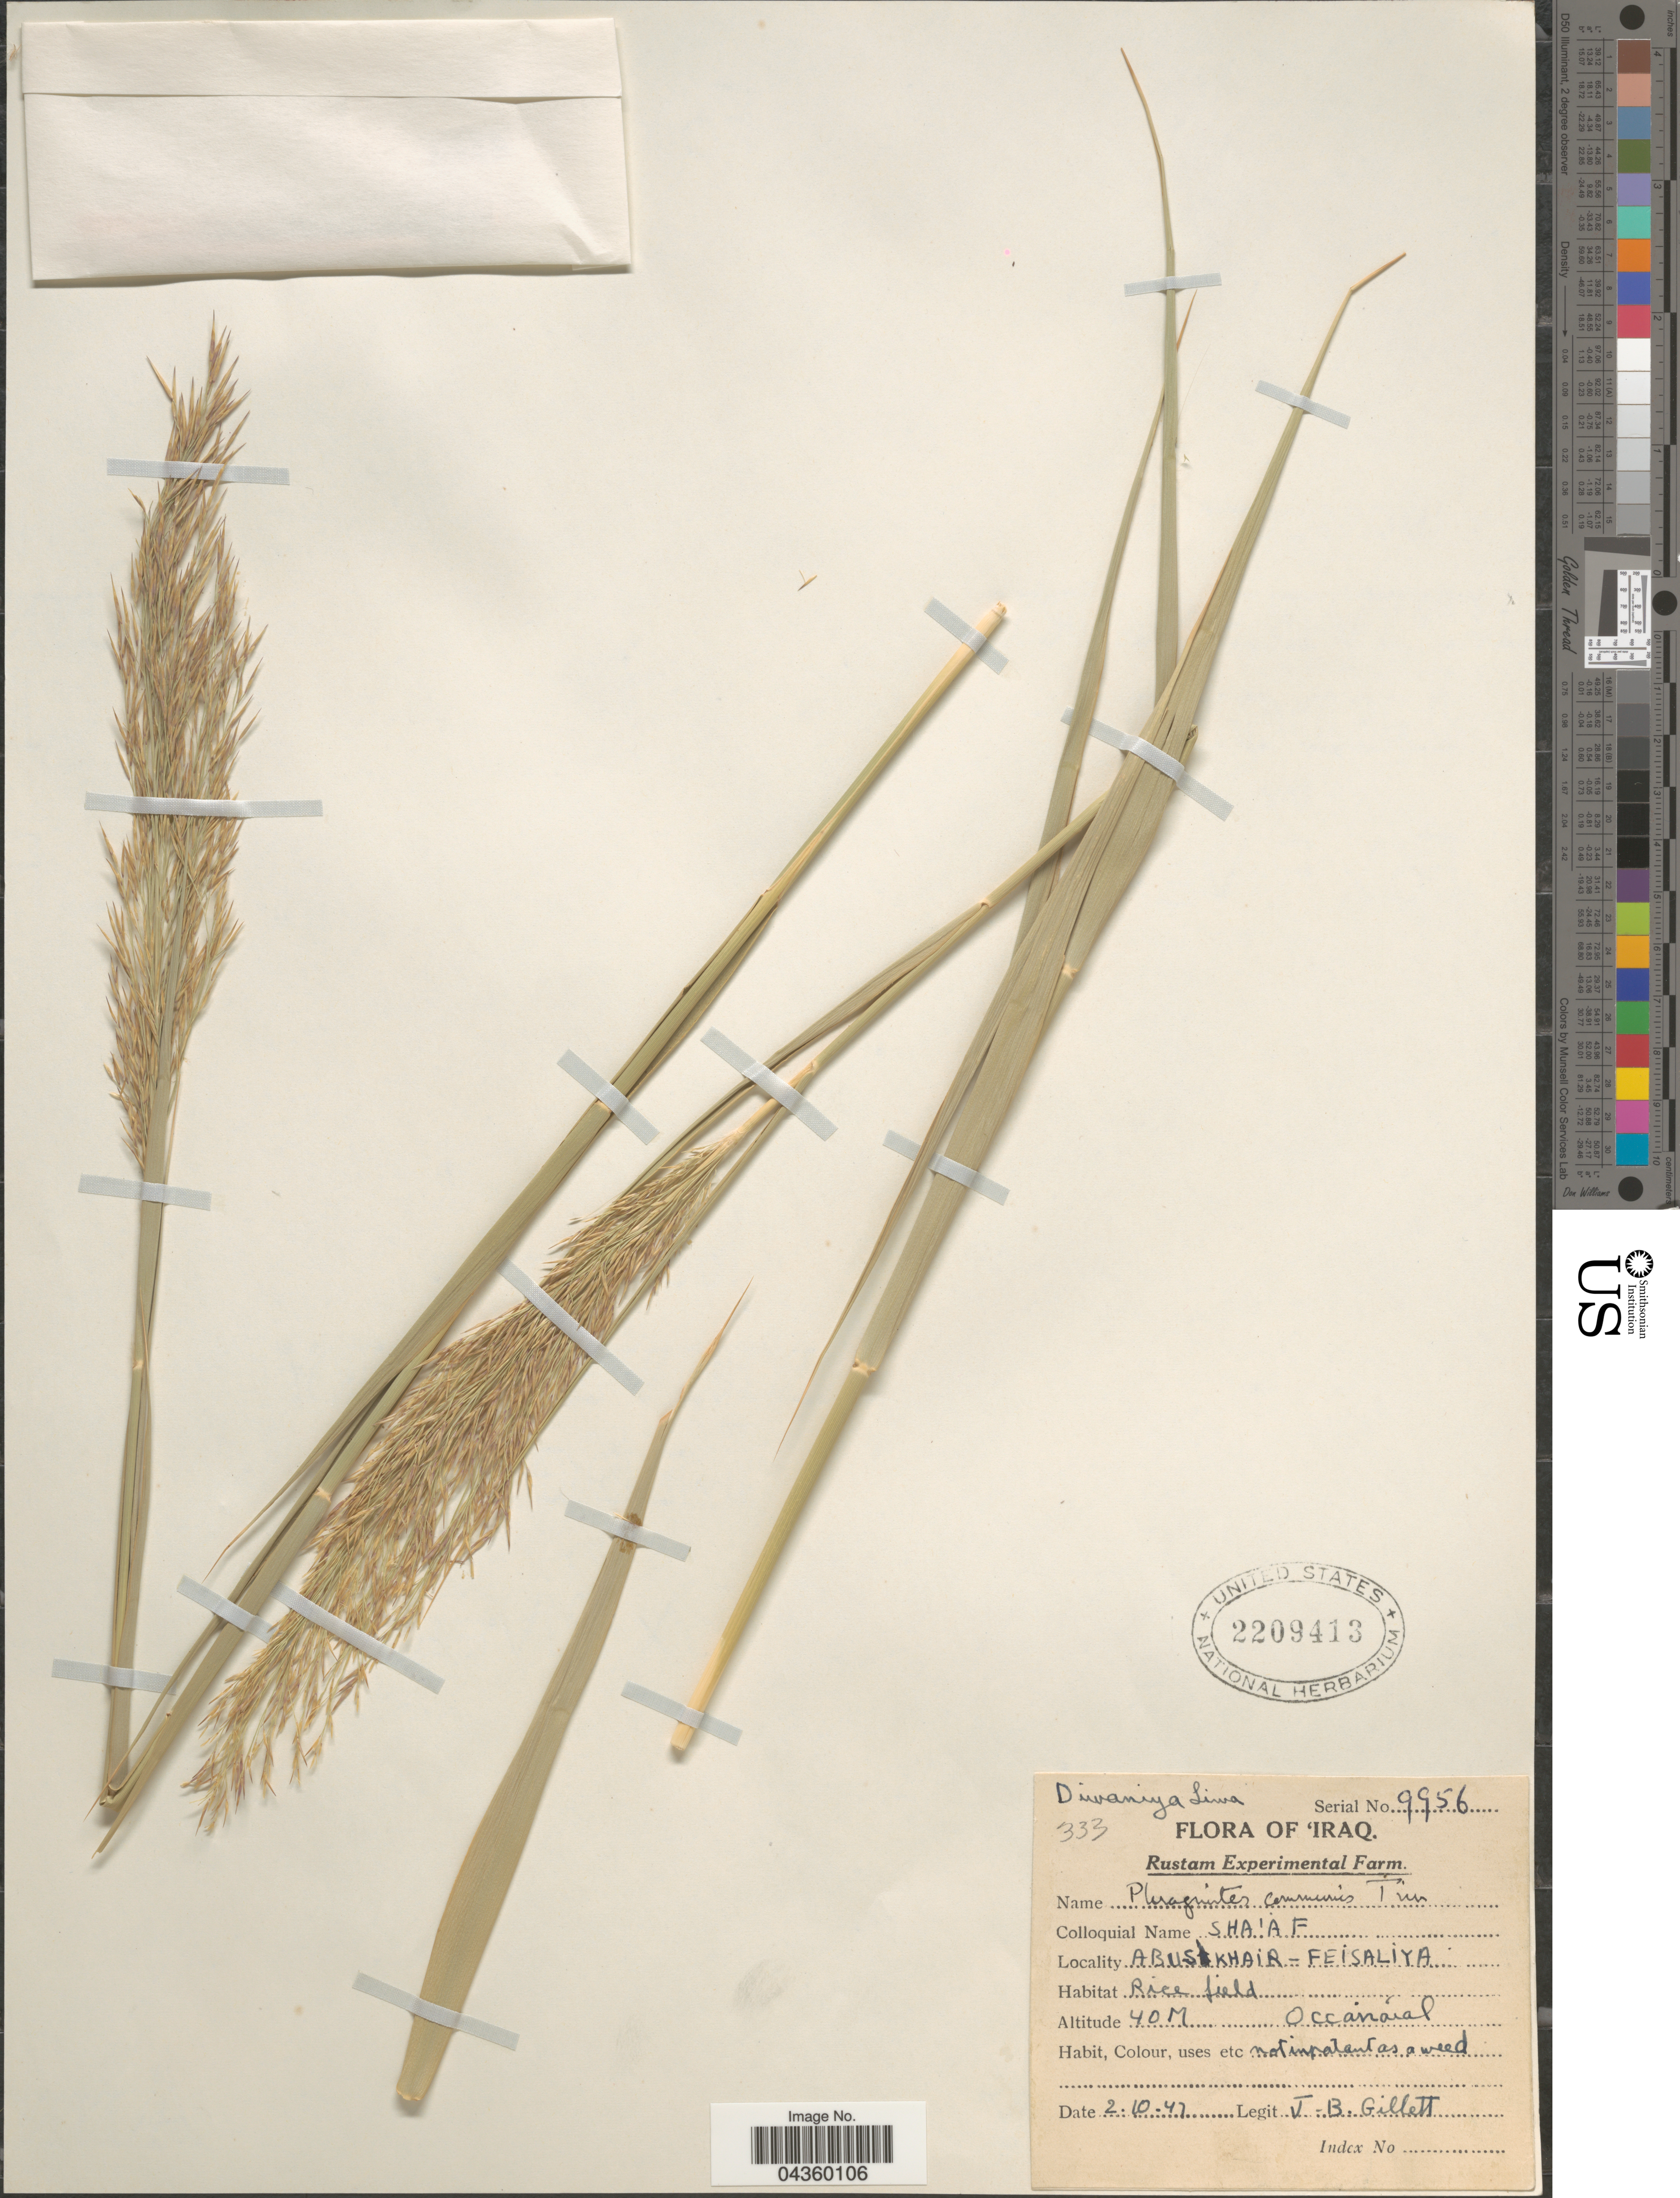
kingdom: Plantae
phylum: Tracheophyta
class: Liliopsida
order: Poales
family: Poaceae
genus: Phragmites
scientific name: Phragmites australis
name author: (Cav.) Trin. ex Steud.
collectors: J. B. Gillett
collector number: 9956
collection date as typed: Transcribed d/m/y: 2/10/47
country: Iraq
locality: Abus Khair- Feisaliya.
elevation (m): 40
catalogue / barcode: US 2209413